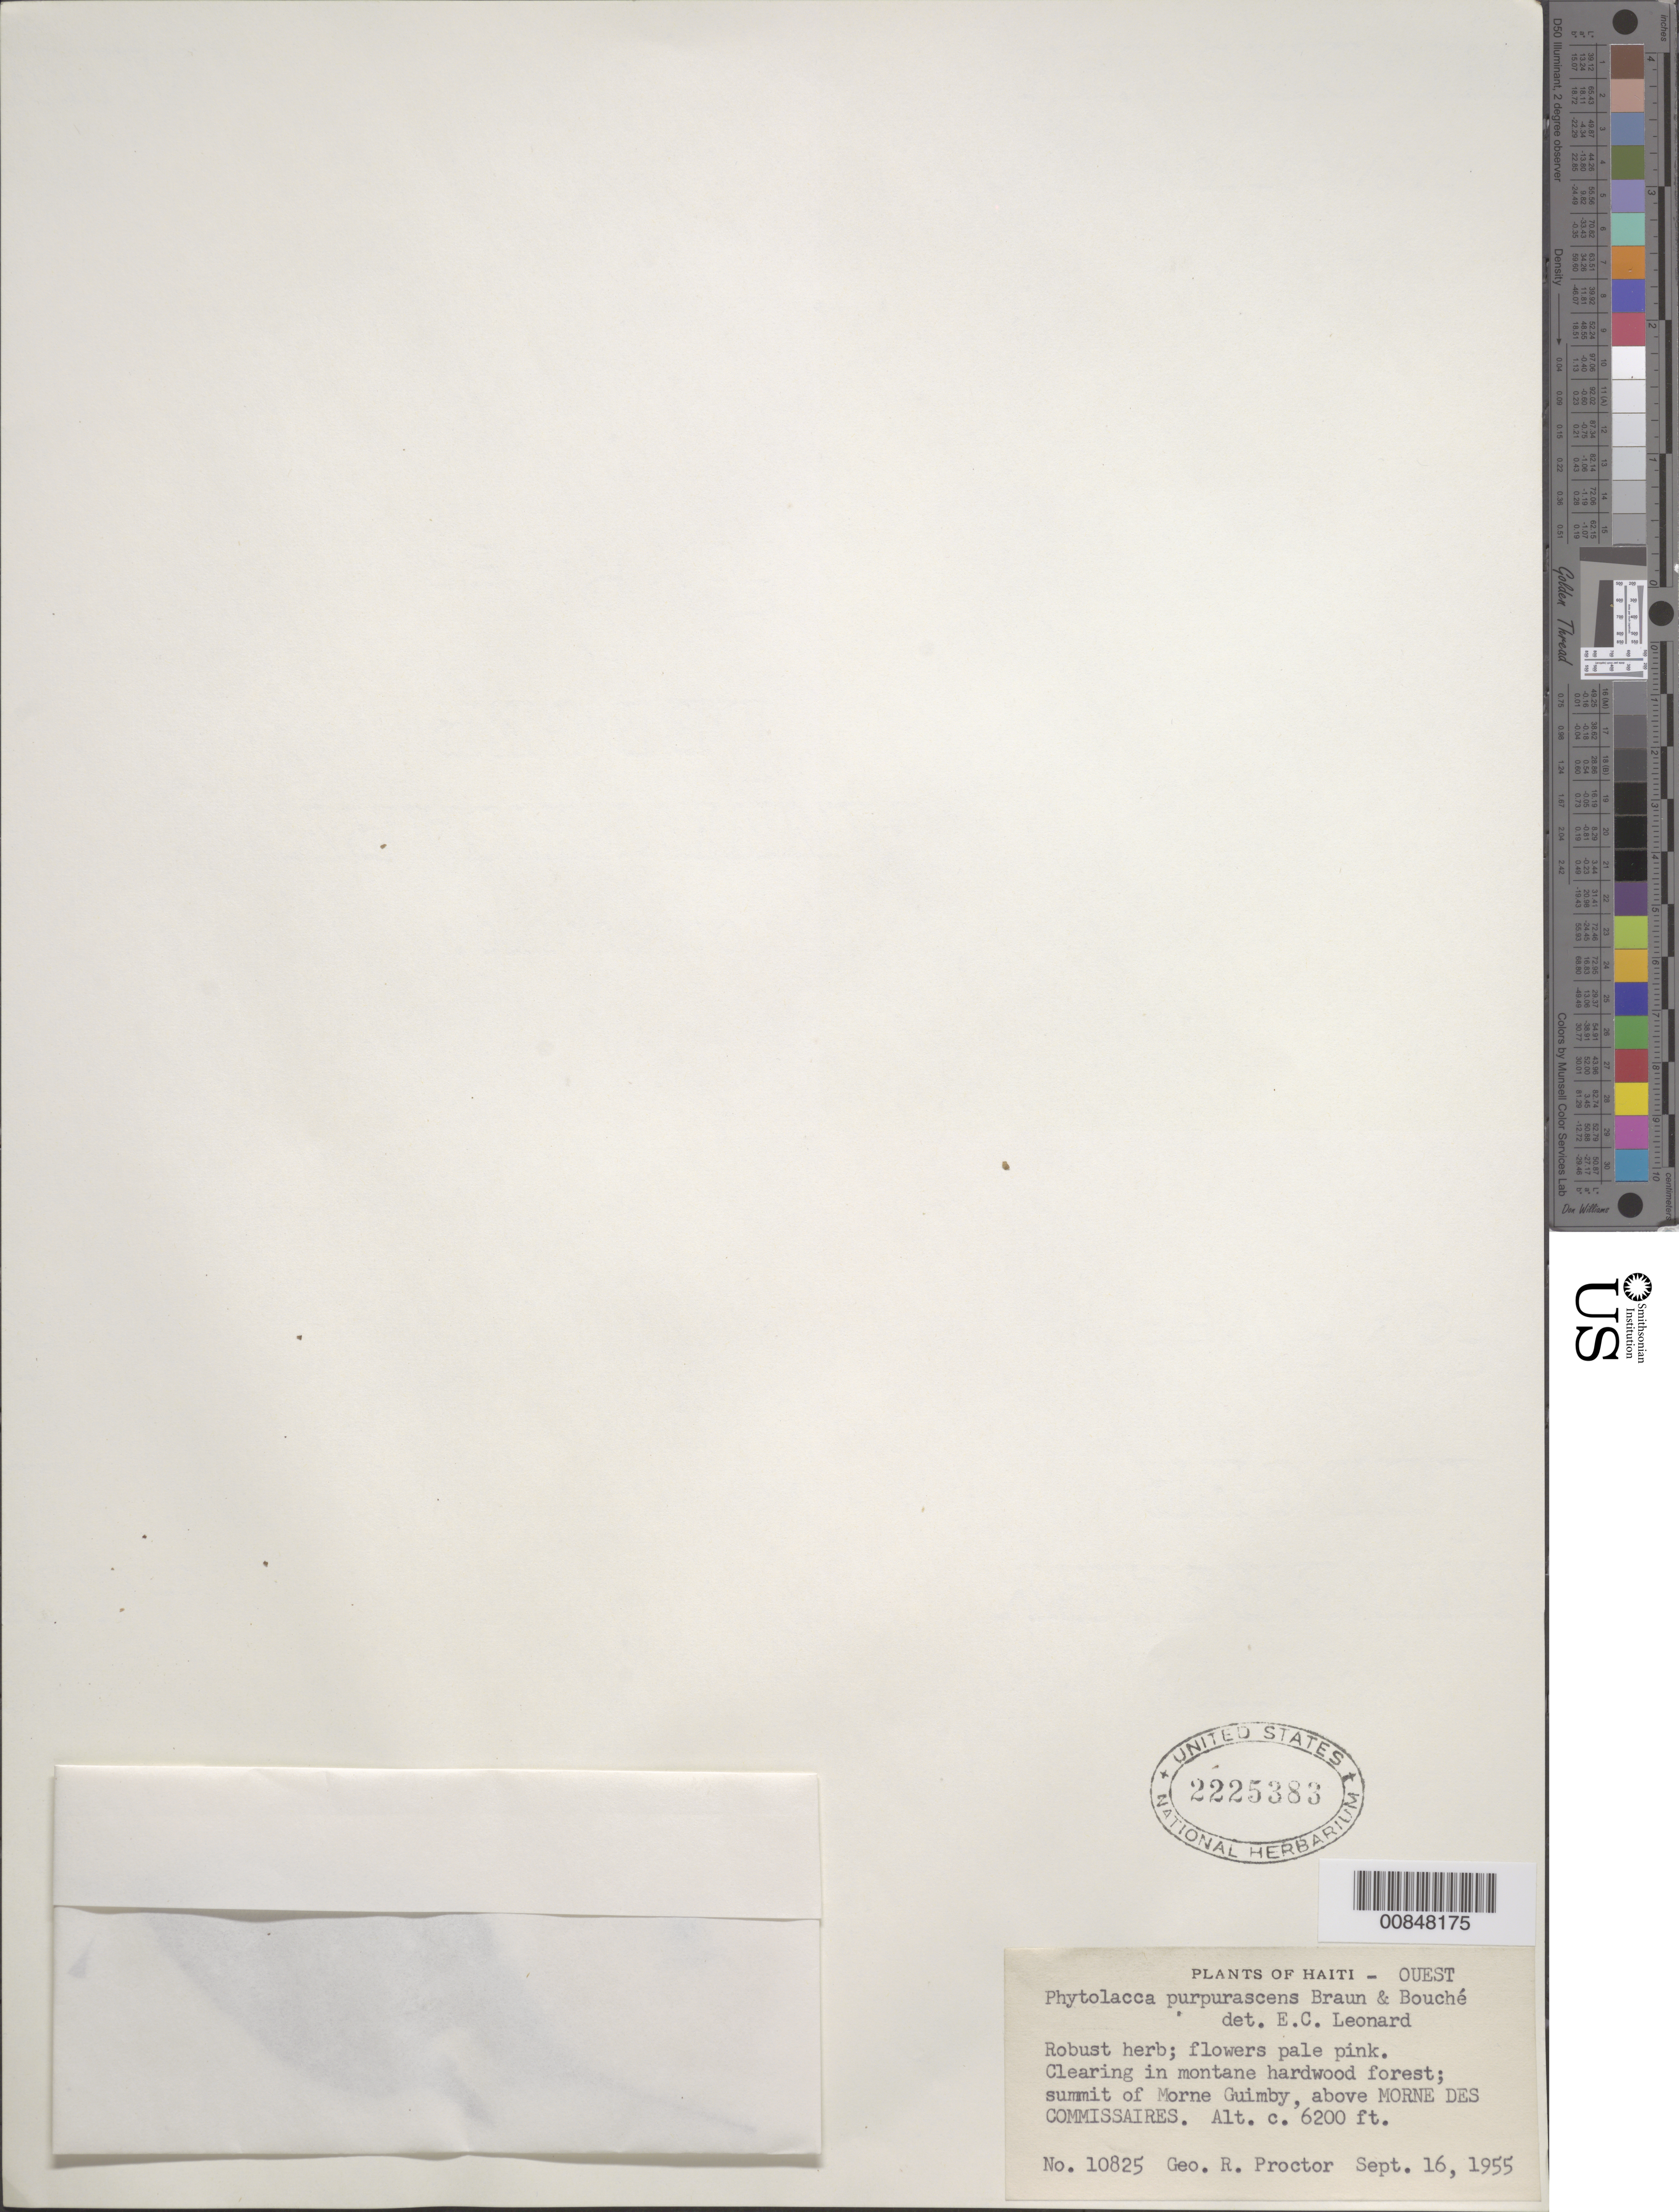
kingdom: Plantae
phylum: Tracheophyta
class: Magnoliopsida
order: Caryophyllales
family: Phytolaccaceae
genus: Phytolacca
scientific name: Phytolacca icosandra var. icosandra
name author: L.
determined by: Leonard, Emery C., (US)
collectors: G. R. Proctor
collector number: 10825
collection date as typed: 16 Sep 1955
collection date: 1955-09-16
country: Haiti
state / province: Ouest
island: Hispaniola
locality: Summit of Morne Guimby, above Morne des Commissaires.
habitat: Clearing in montane hardwood forest.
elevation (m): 1890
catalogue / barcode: US 2225383